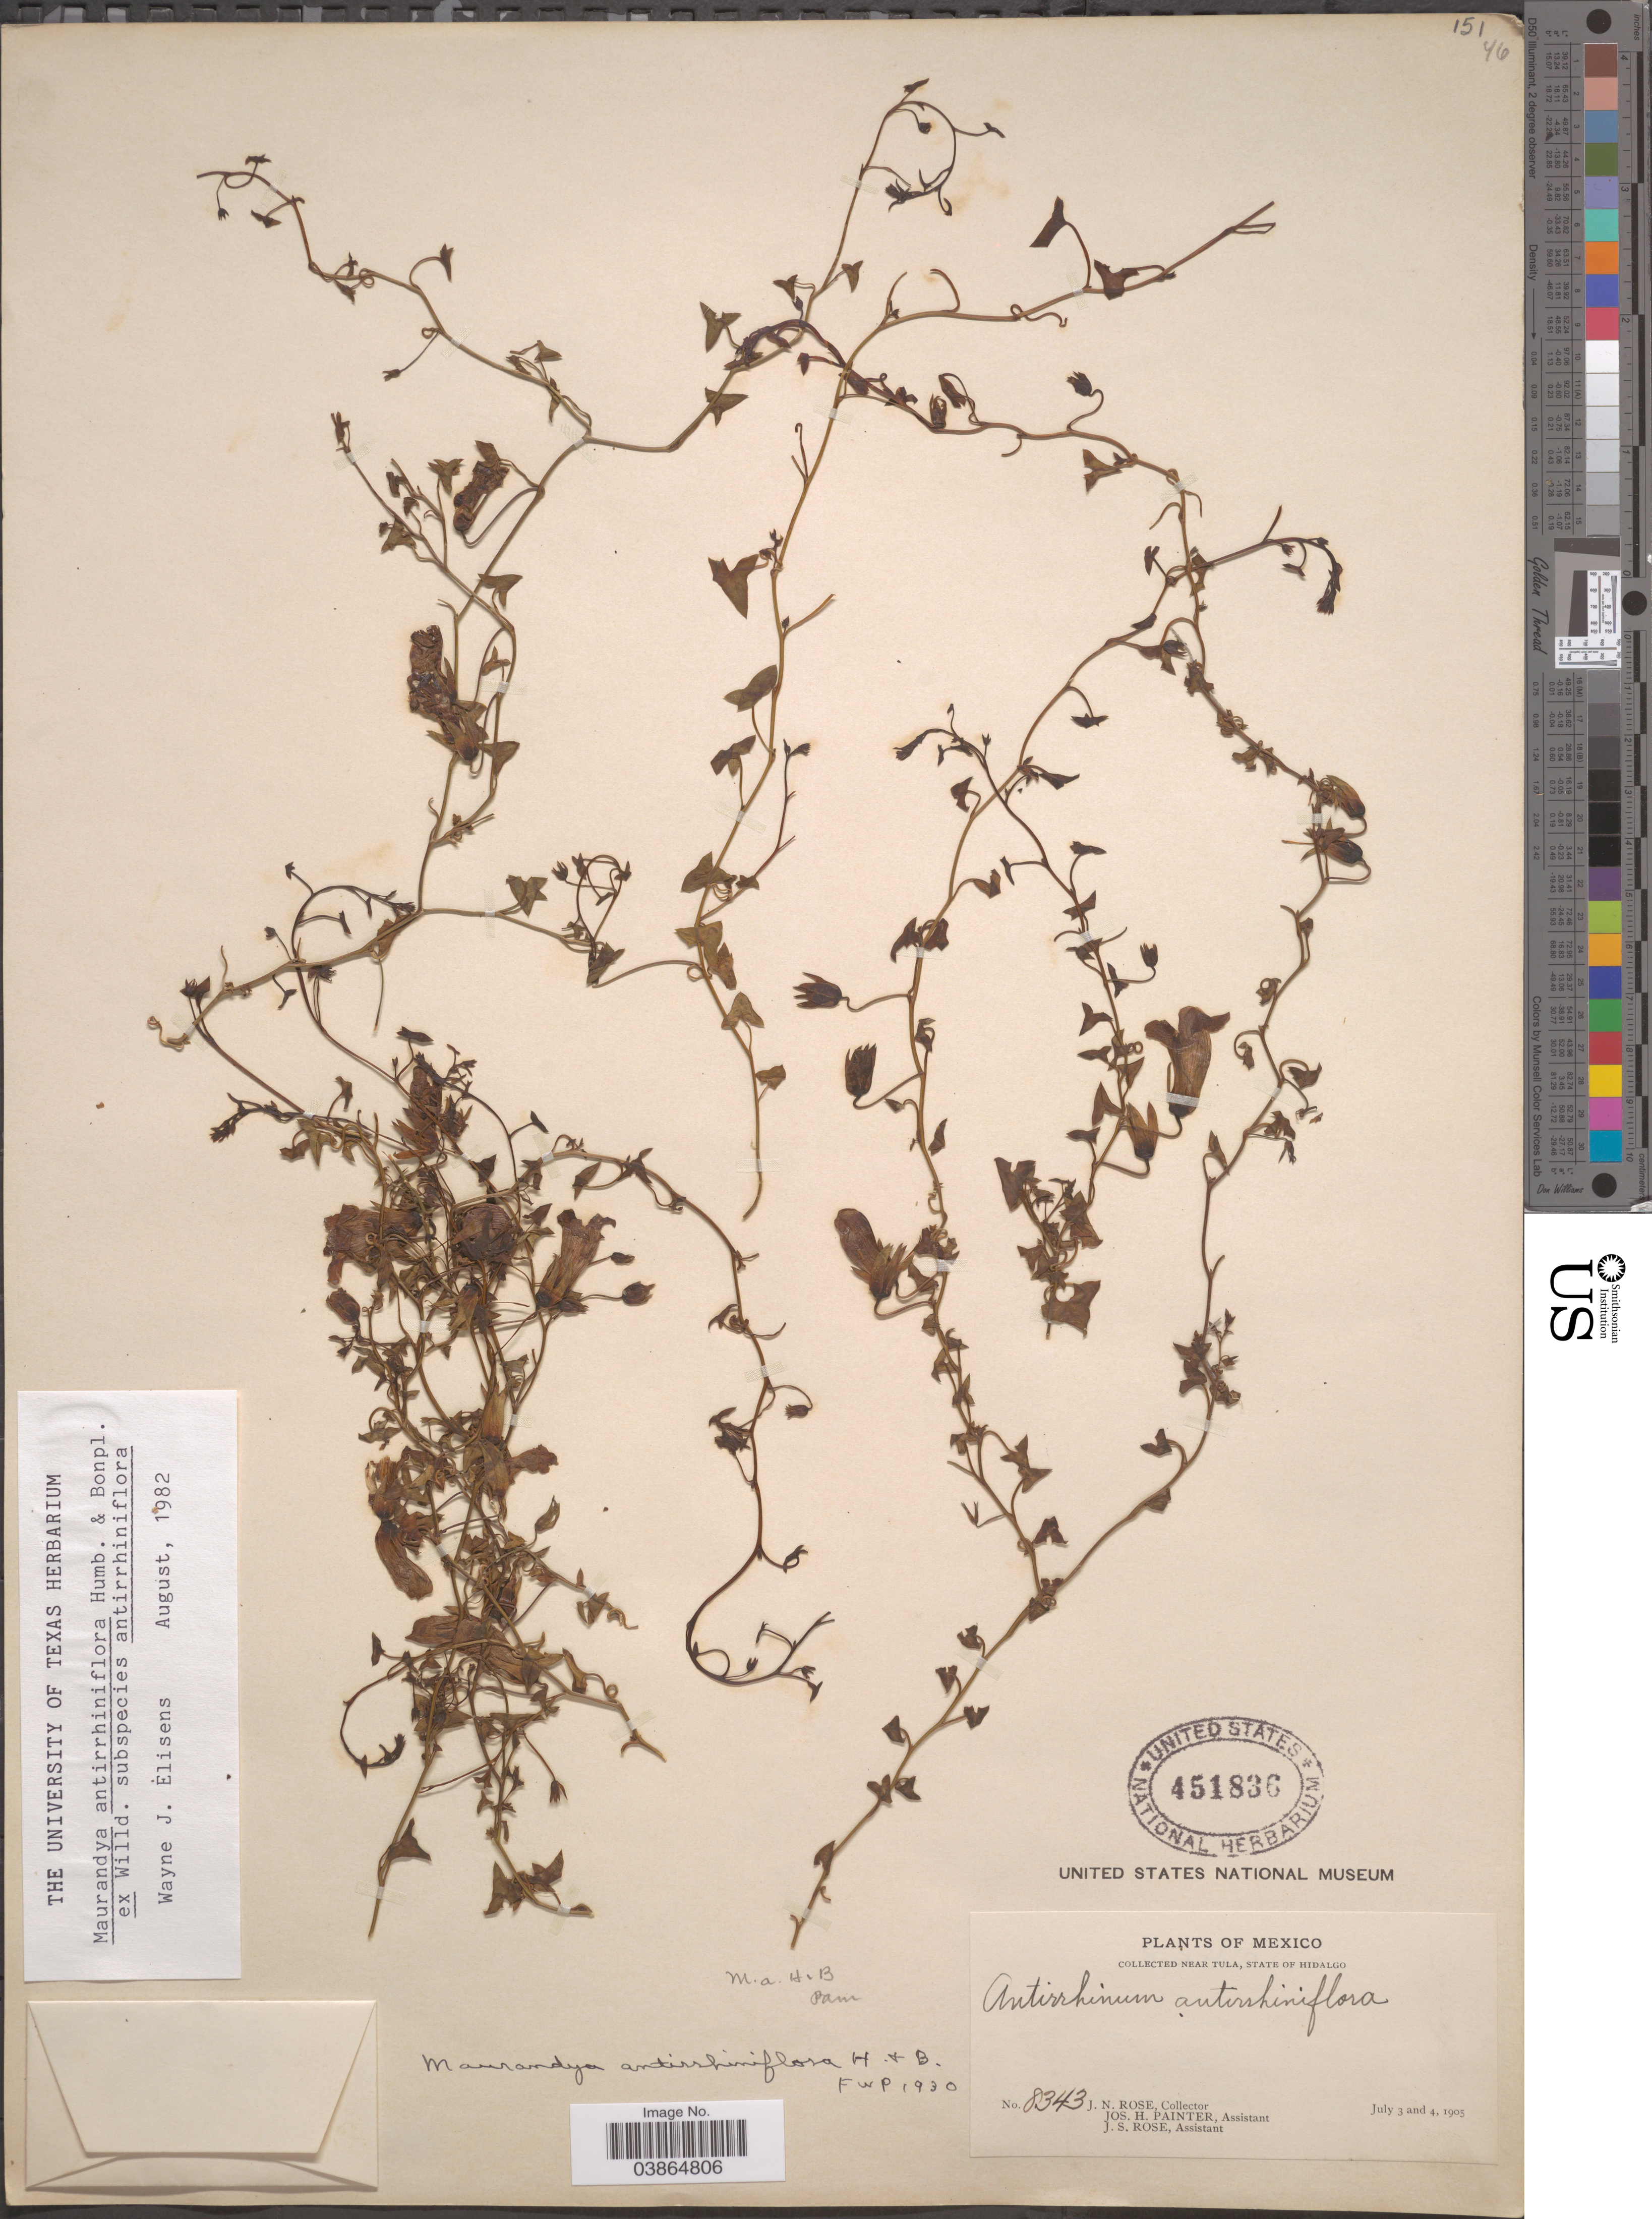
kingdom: Plantae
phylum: Tracheophyta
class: Magnoliopsida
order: Lamiales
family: Plantaginaceae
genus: Maurandya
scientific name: Maurandya antirrhiniflora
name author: Humb. & Bonpl. ex Willd.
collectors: J. N. Rose, J. H. Painter & J. S. Rose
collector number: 8343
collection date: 1905-07-03/1905-07-04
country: Mexico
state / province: Hidalgo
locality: Near Tula.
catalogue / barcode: US 451836